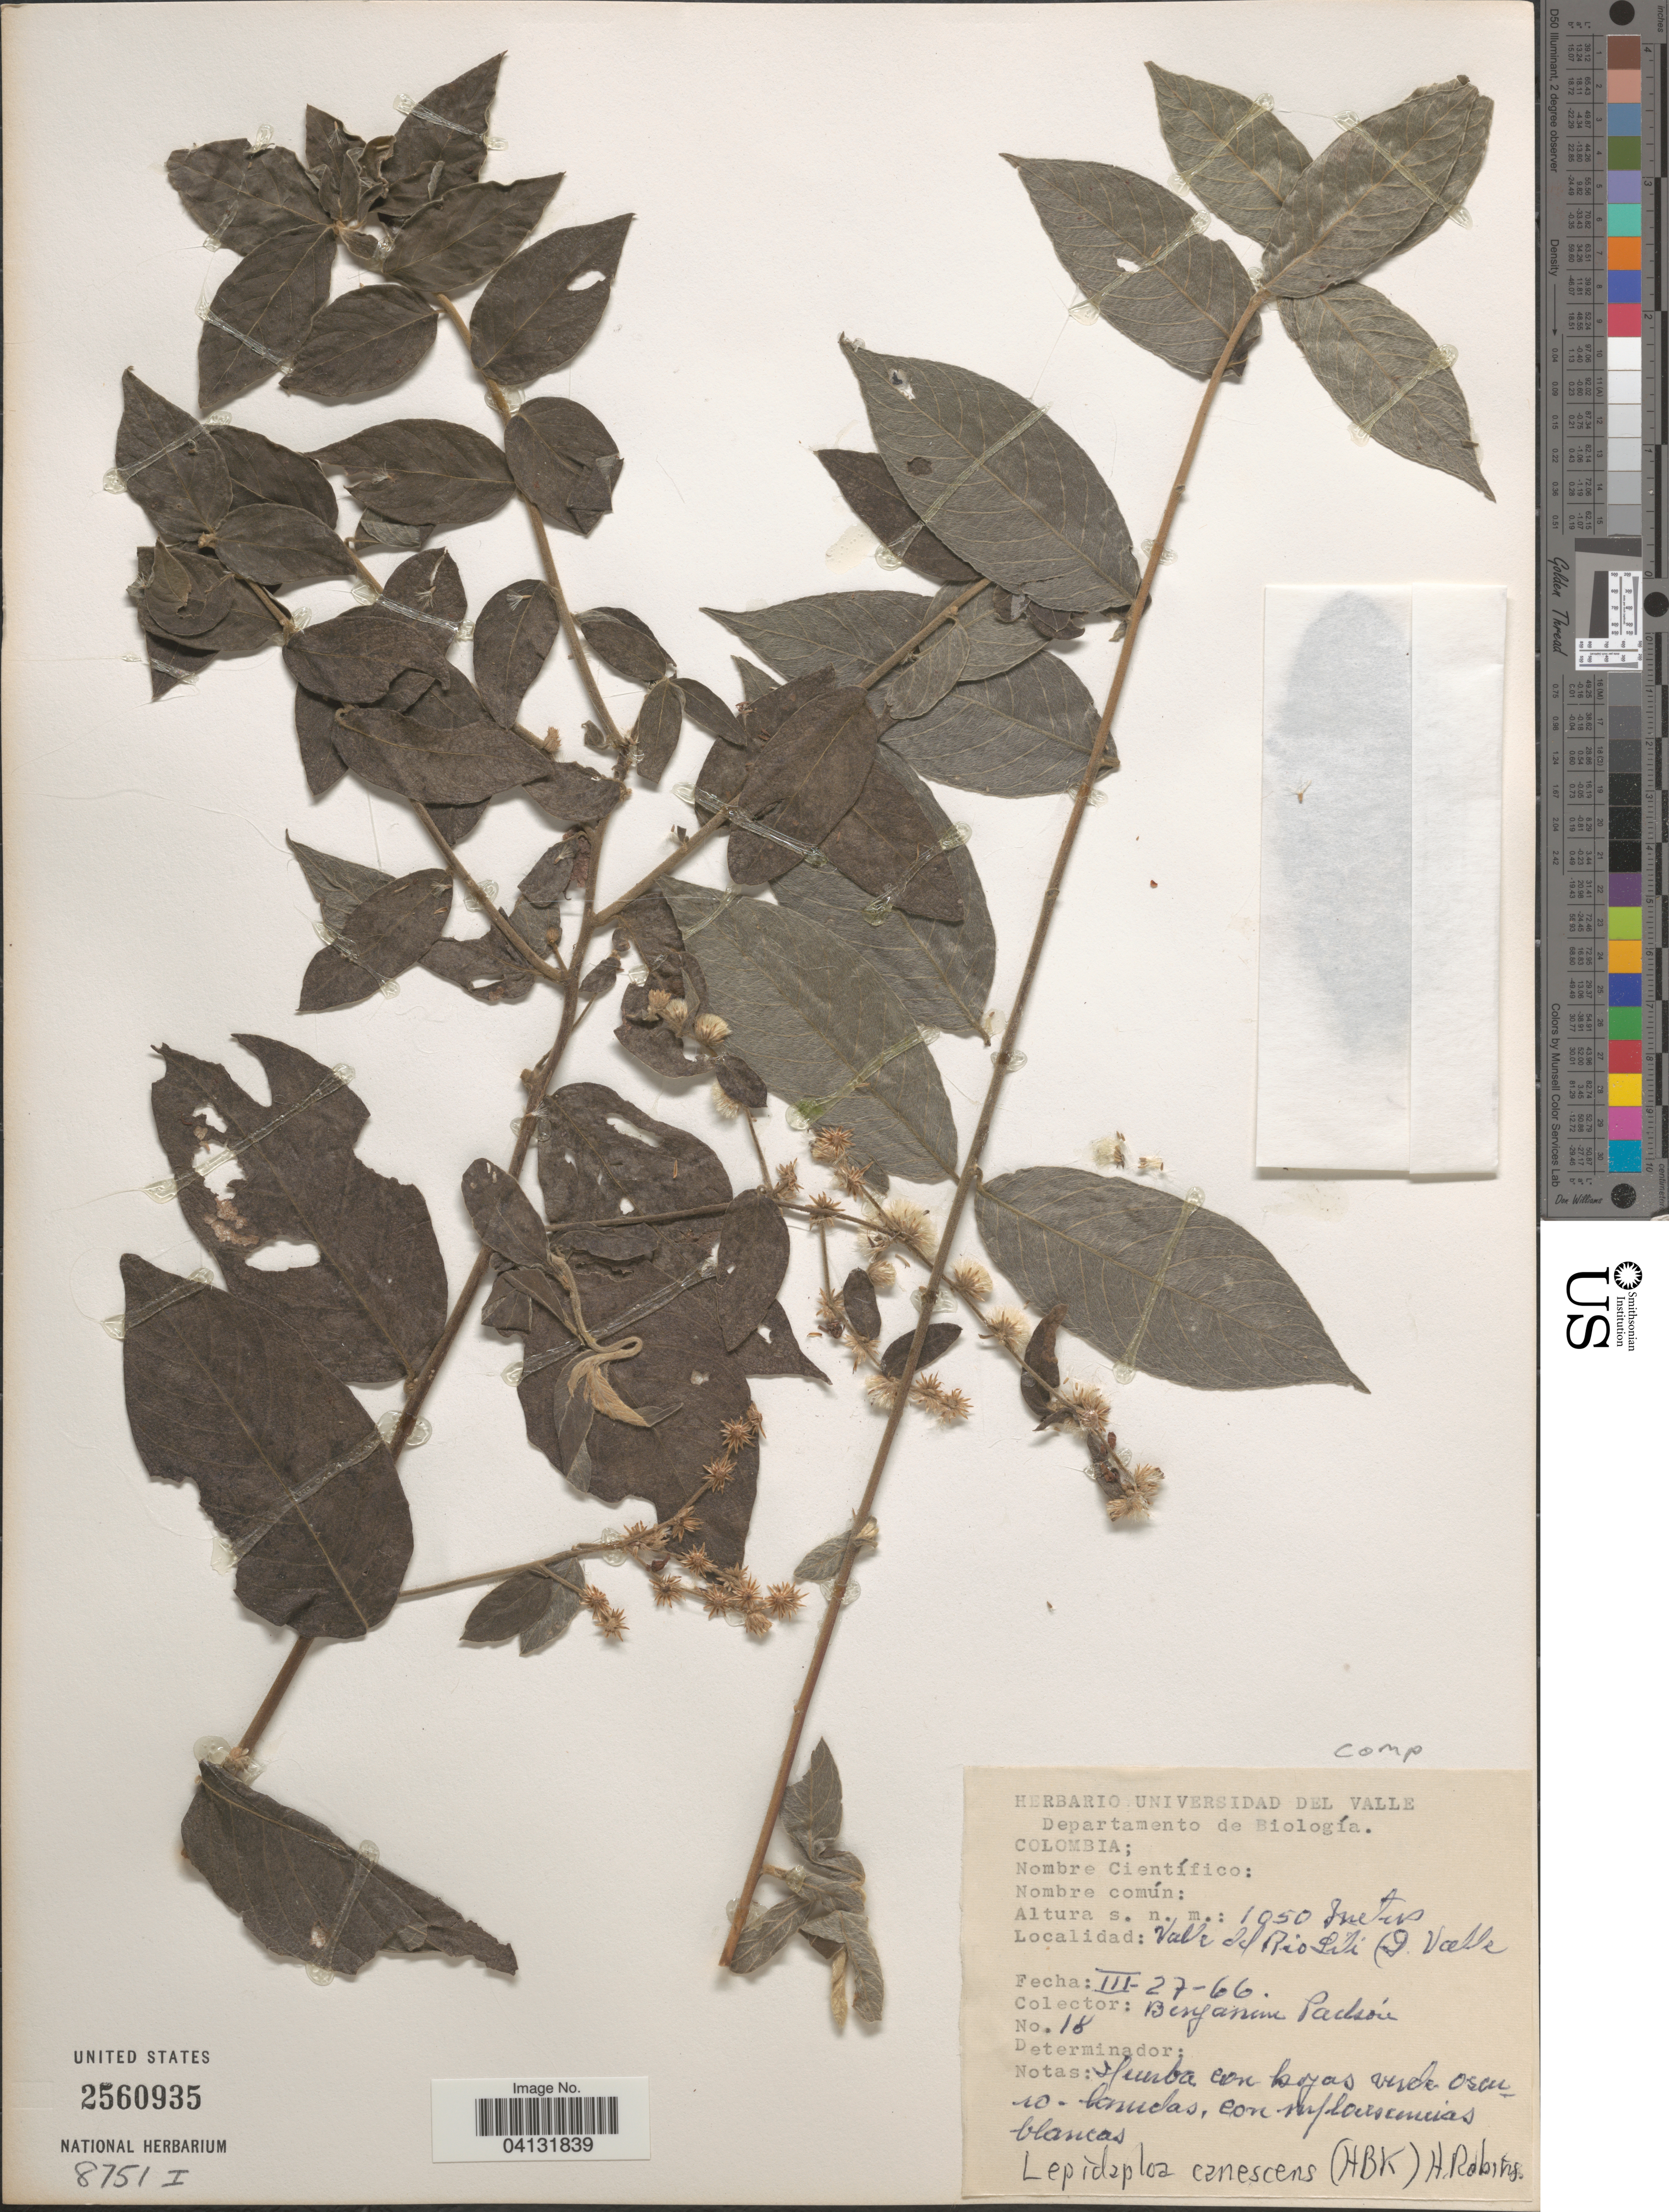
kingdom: Plantae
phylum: Tracheophyta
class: Magnoliopsida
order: Asterales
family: Asteraceae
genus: Lepidaploa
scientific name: Lepidaploa canescens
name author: (Kunth) H. Rob.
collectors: B. Packón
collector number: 18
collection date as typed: Transcribed d/m/y: 27/3/66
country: Colombia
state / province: Valle del Cauca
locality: Valle del Rio Lili (D. [interpreted] Valle.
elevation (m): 1050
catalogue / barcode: US 2560935